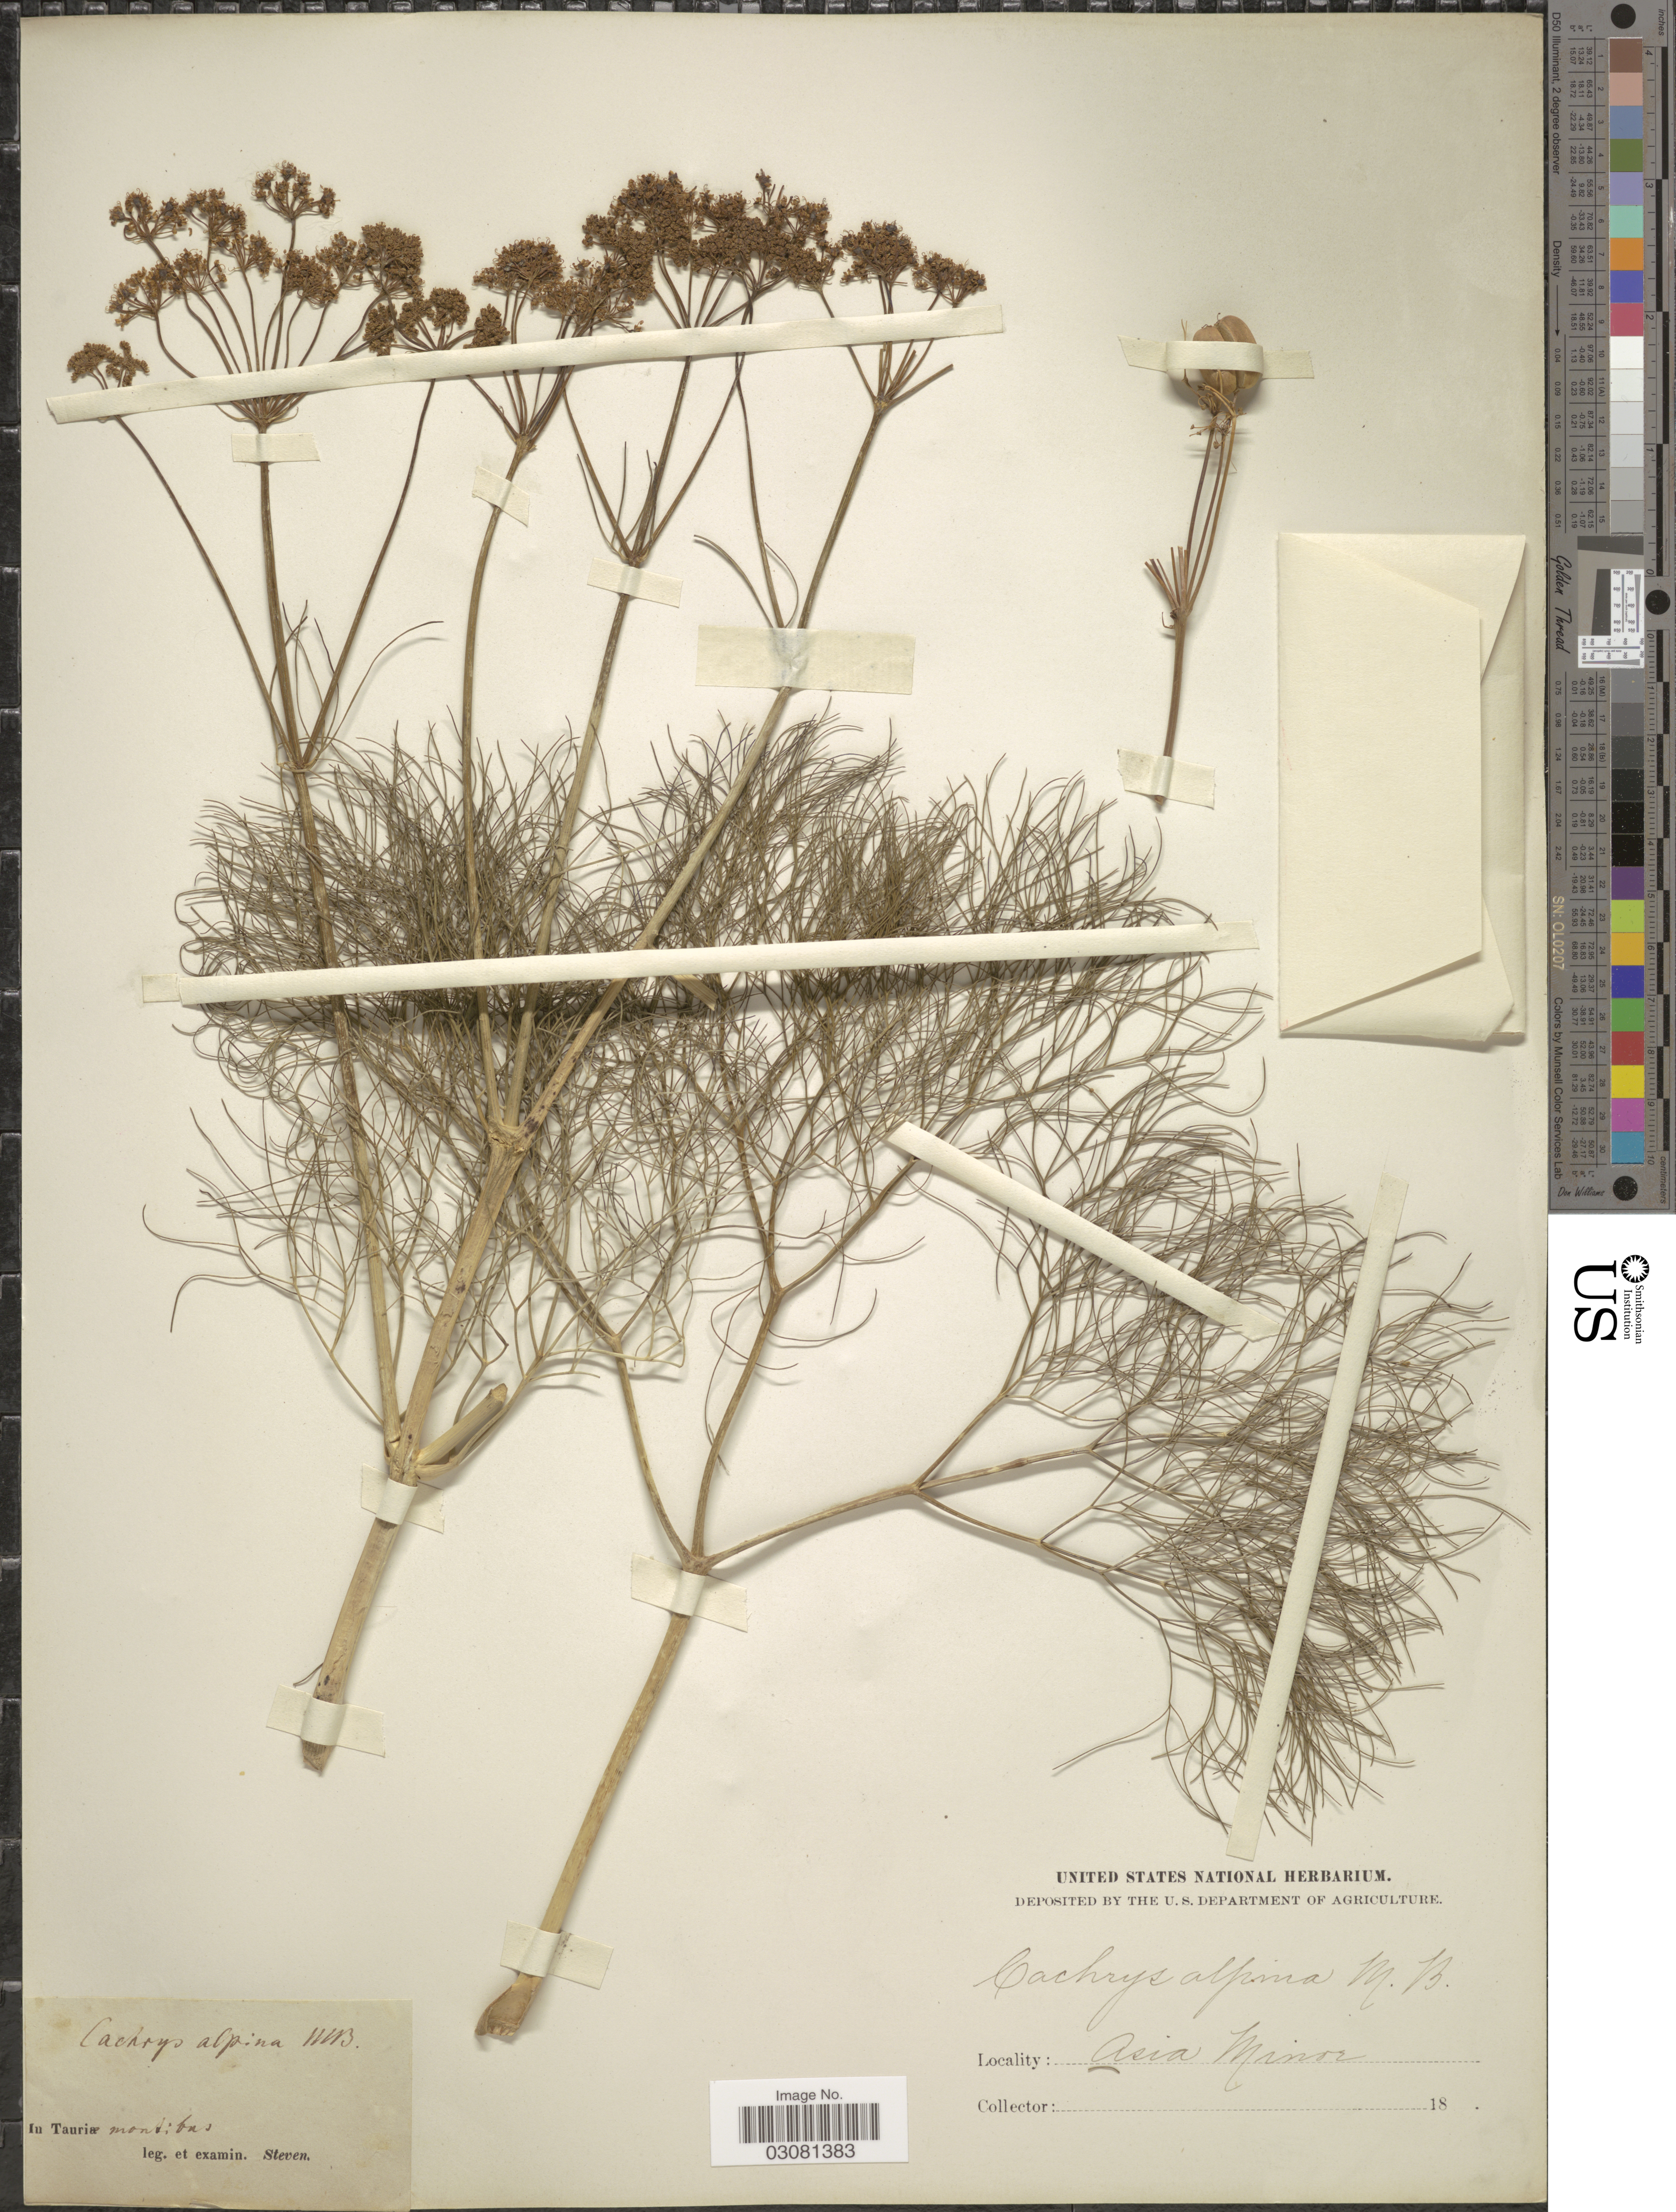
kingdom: Plantae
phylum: Tracheophyta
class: Magnoliopsida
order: Apiales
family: Apiaceae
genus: Cachrys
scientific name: Cachrys alpina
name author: M. Bieb.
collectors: -- Steven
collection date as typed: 18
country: Turkey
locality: Tauriæ montibus. Asia Minor.